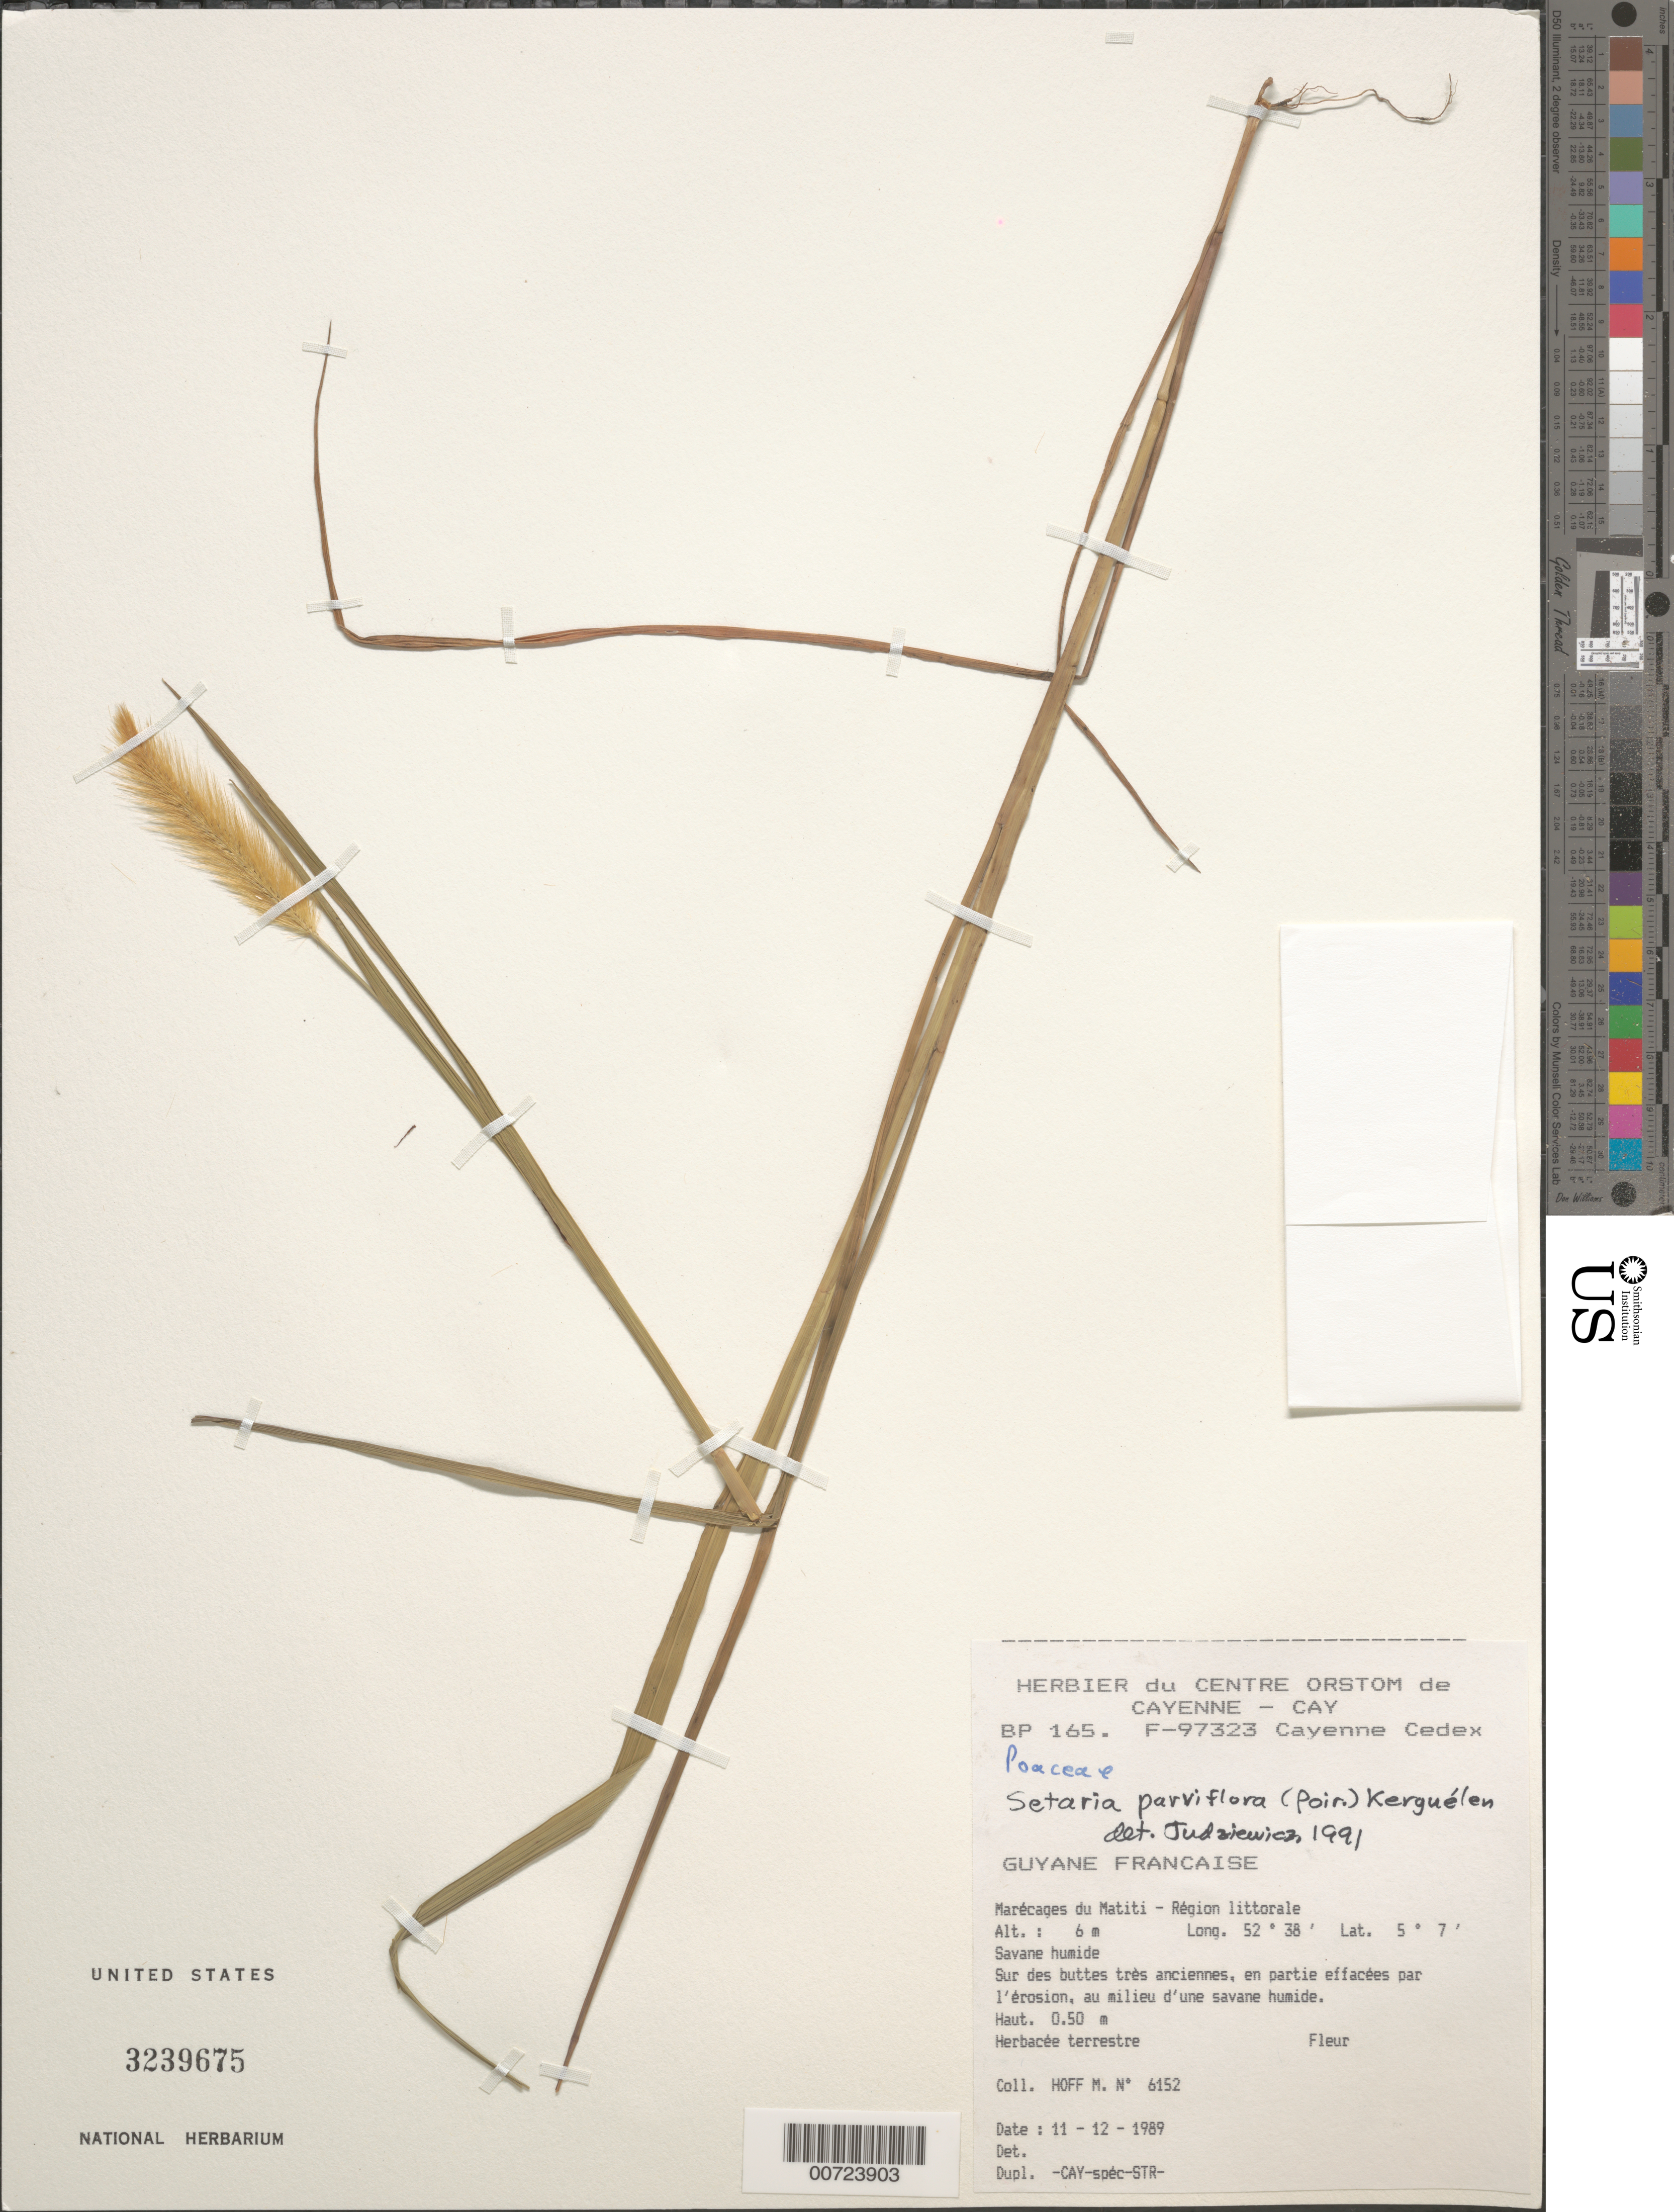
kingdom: Plantae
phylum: Tracheophyta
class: Liliopsida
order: Poales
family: Poaceae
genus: Setaria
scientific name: Setaria parviflora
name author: (Poir.) Kerguélen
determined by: Judziewicz, E. J.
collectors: M. Hoff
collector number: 6152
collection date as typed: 11-Dec-89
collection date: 1989-12-11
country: French Guiana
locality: Marecages du Matiti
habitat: Savane humide, region littorale. Sur des buttes trés anciennes, en partie effacées par l' érosion, au milieu d'une savane humide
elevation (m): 6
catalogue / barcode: US 3239675